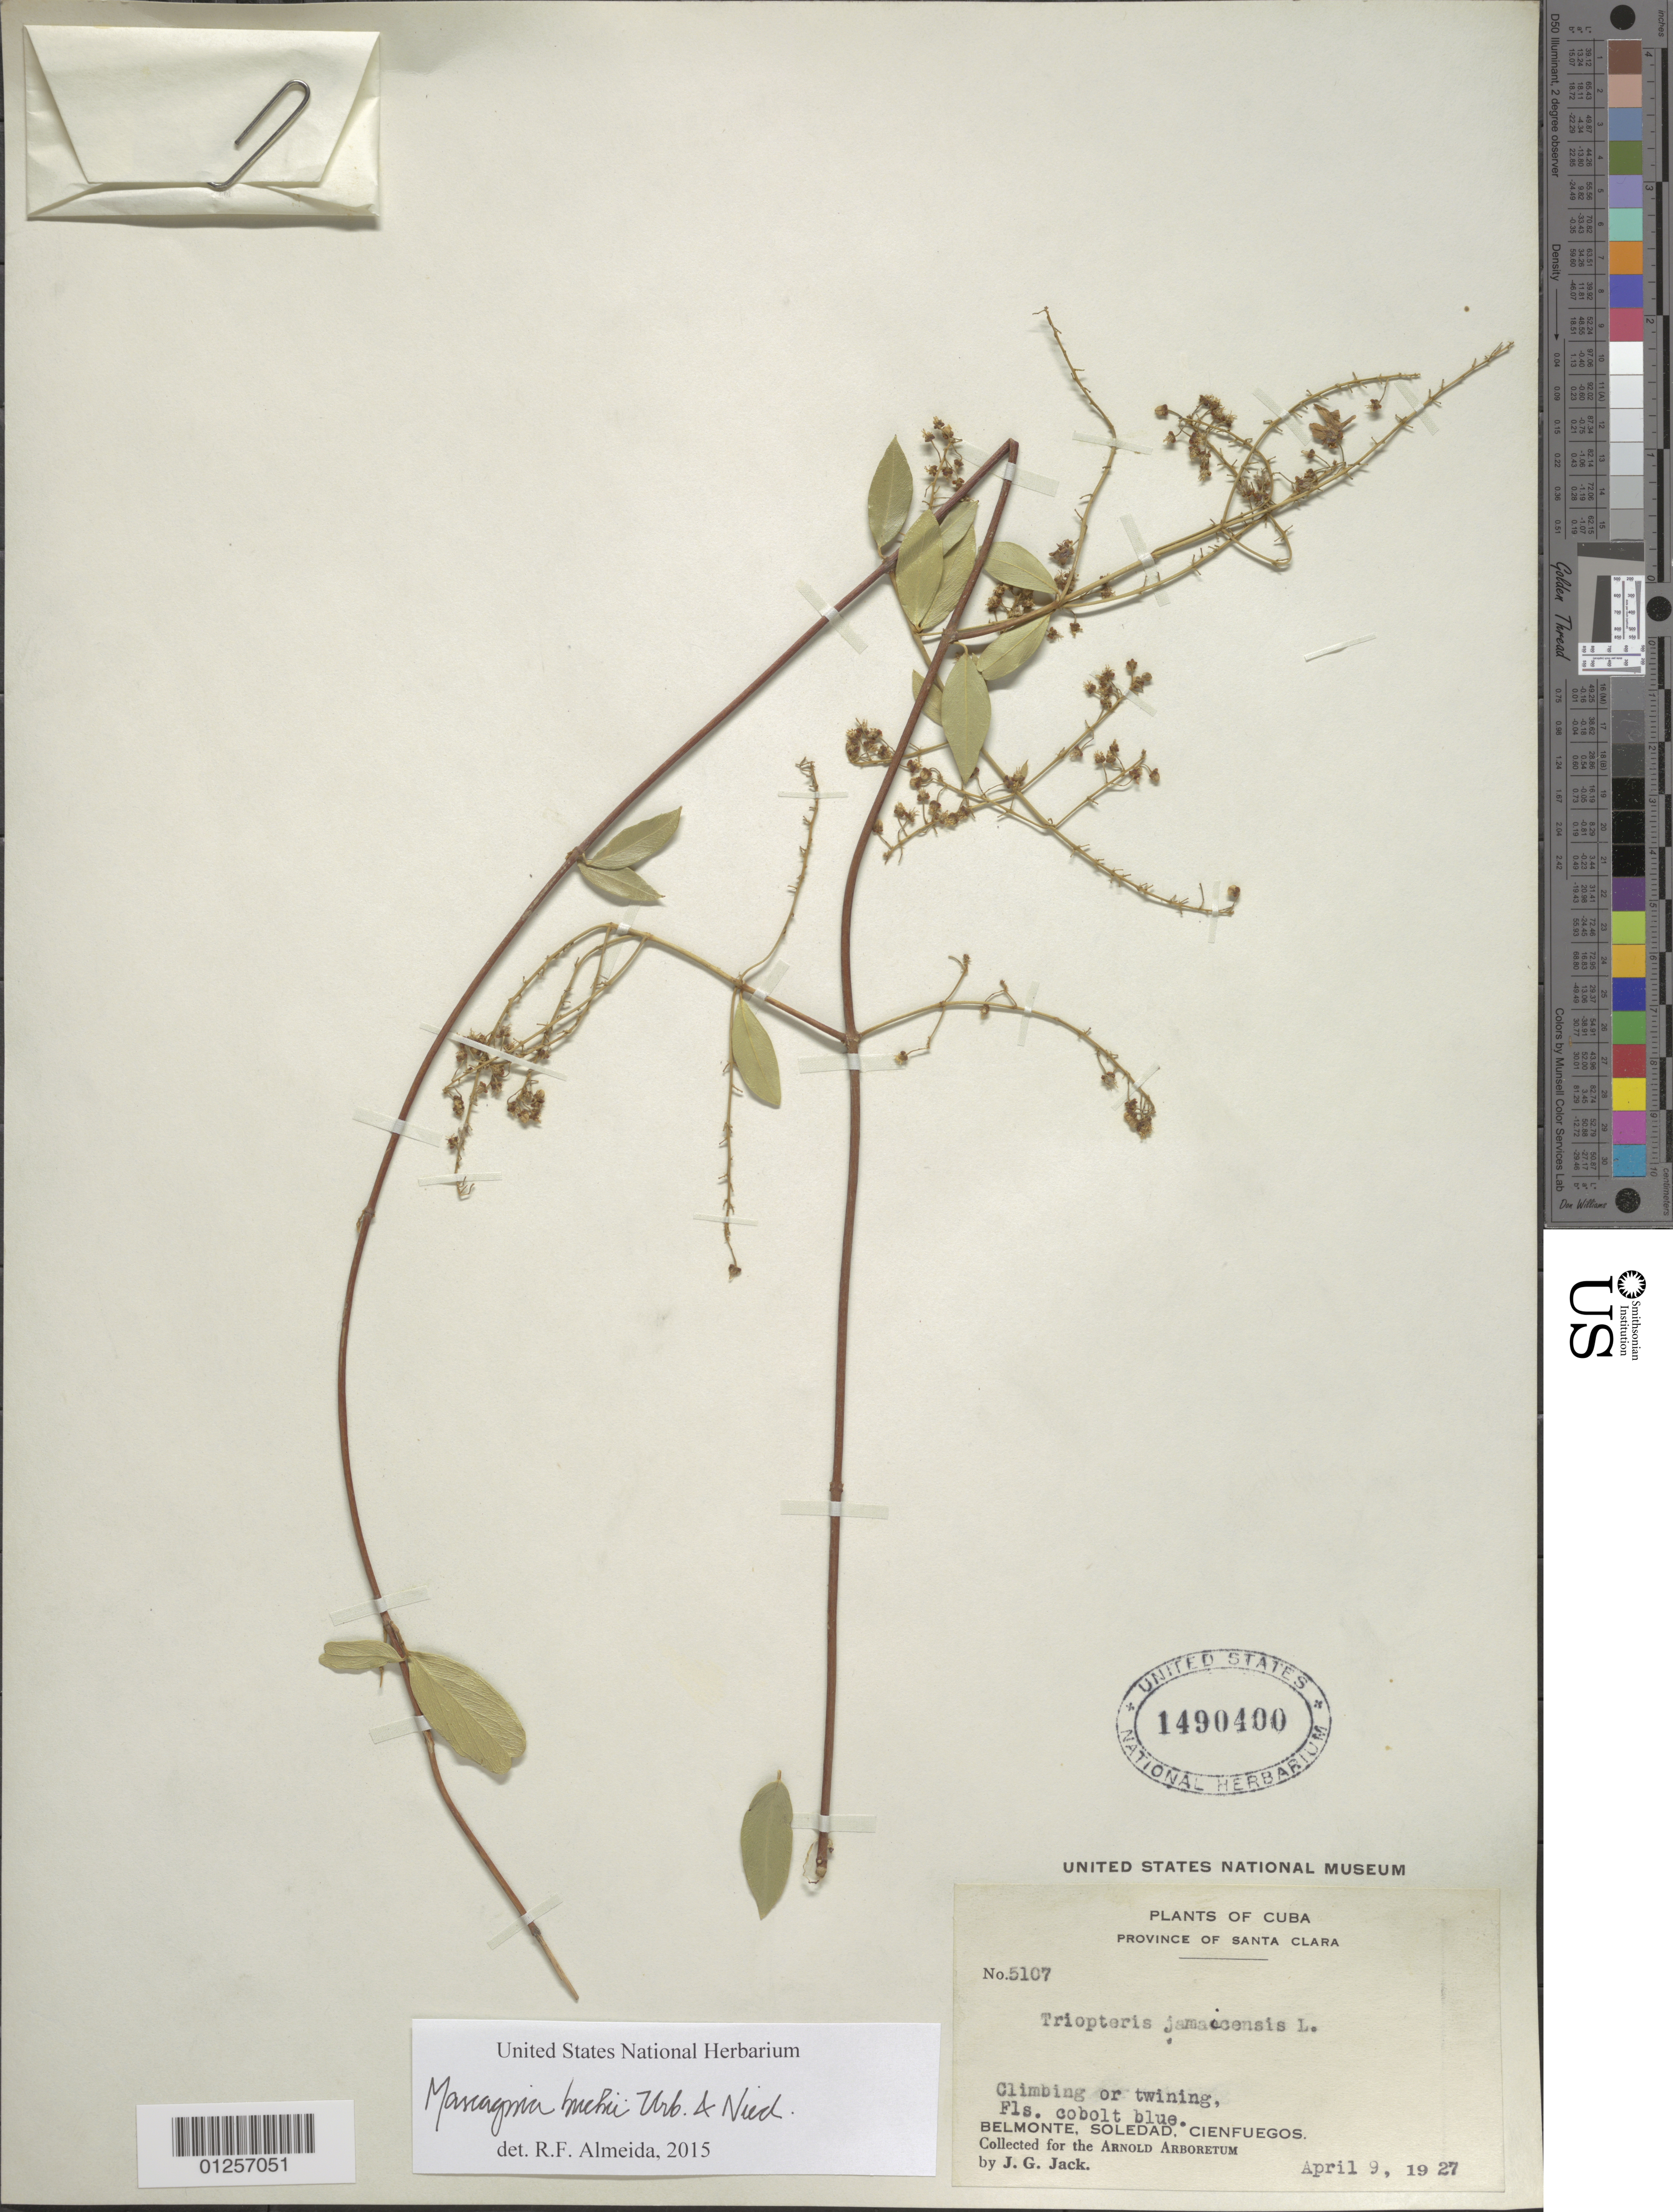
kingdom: Plantae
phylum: Tracheophyta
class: Magnoliopsida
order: Malpighiales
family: Malpighiaceae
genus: Mascagnia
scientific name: Mascagnia buchii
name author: Urb. & Nied.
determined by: De Almeida, R. F., (HUEFS), Universidade Estadual de Feira de Santana (BRAZIL)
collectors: J. G. Jack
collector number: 5107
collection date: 1927-04-09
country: Cuba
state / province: Las Villas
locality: Santa Clara Province [Las Villas]. Belmonte, Soledad, Cienfuegos.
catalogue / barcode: US 1490400